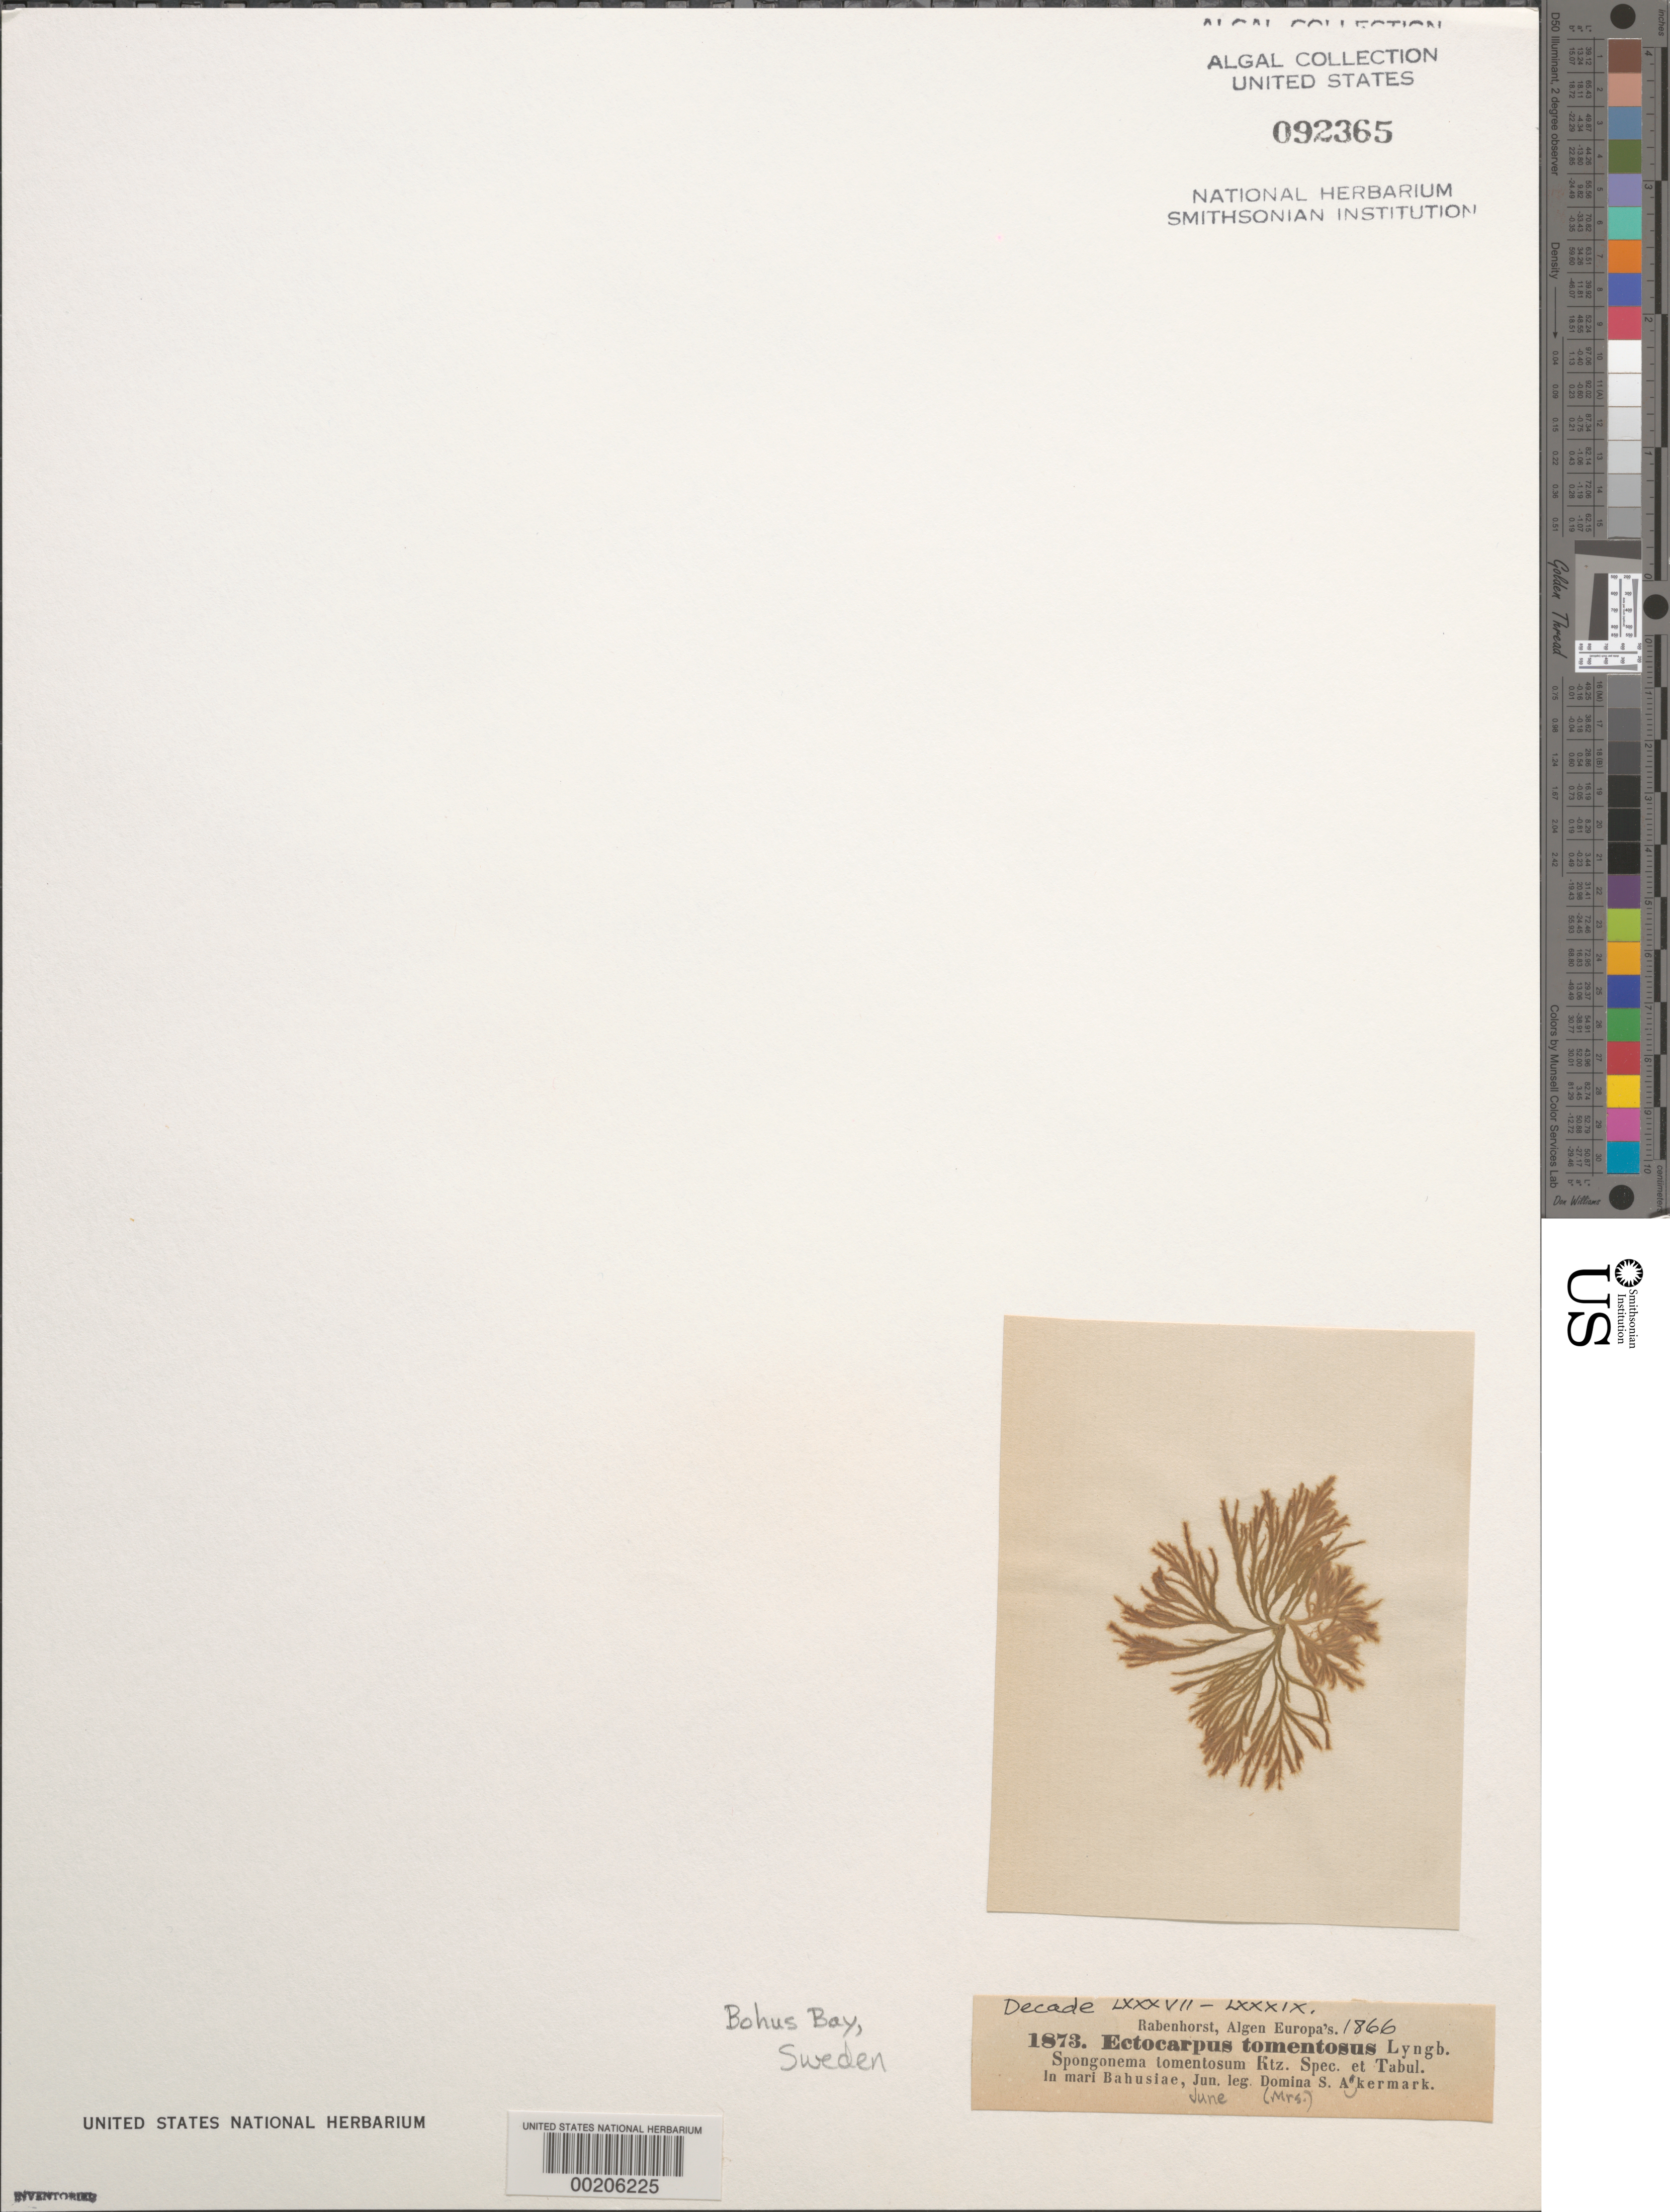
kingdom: Chromista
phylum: Ochrophyta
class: Phaeophyceae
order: Ectocarpales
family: Ectocarpaceae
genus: Spongonema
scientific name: Spongonema tomentosum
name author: (Huds.) Kütz.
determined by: Algae name updating Project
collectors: S. Akermark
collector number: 1873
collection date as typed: Jun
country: Sweden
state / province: Västra Götaland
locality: Bohus bay (mari bahusiae)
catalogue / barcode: US 92365